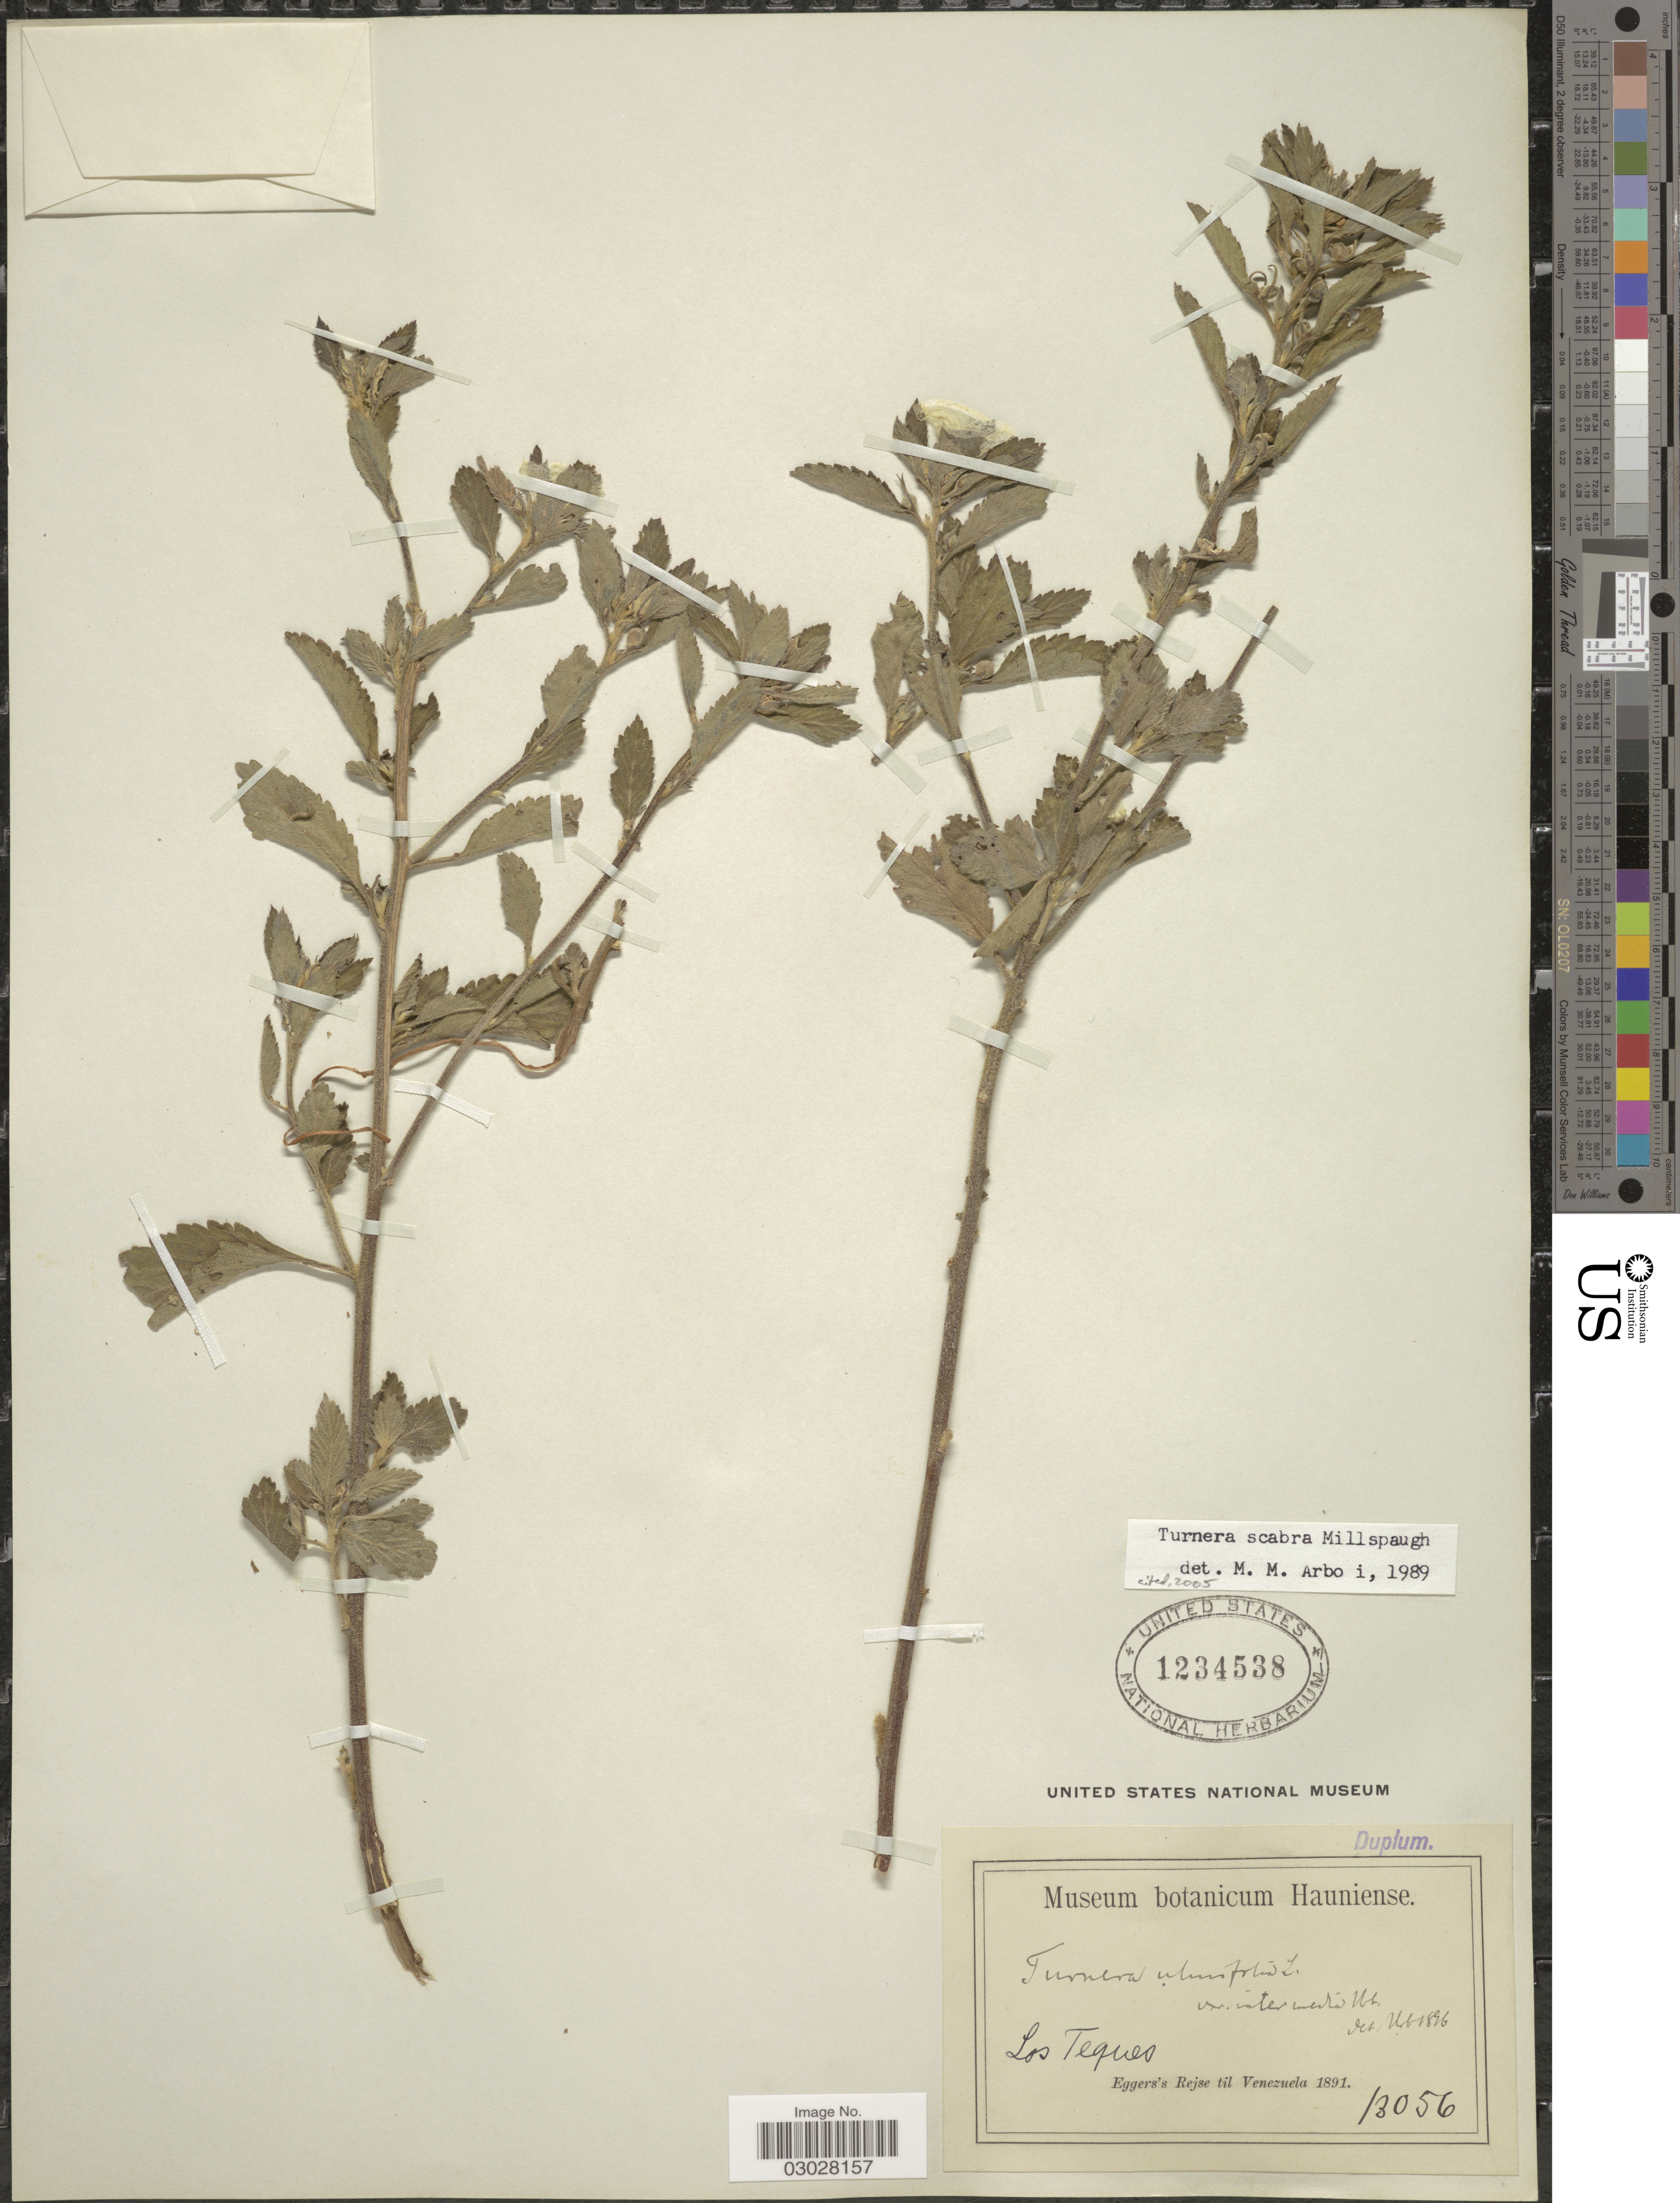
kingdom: Plantae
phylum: Tracheophyta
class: Magnoliopsida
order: Malpighiales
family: Turneraceae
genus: Turnera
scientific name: Turnera scabra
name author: Millsp.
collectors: -. Eggers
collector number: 13056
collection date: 1891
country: Venezuela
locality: Los Teques.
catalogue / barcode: US 1234538